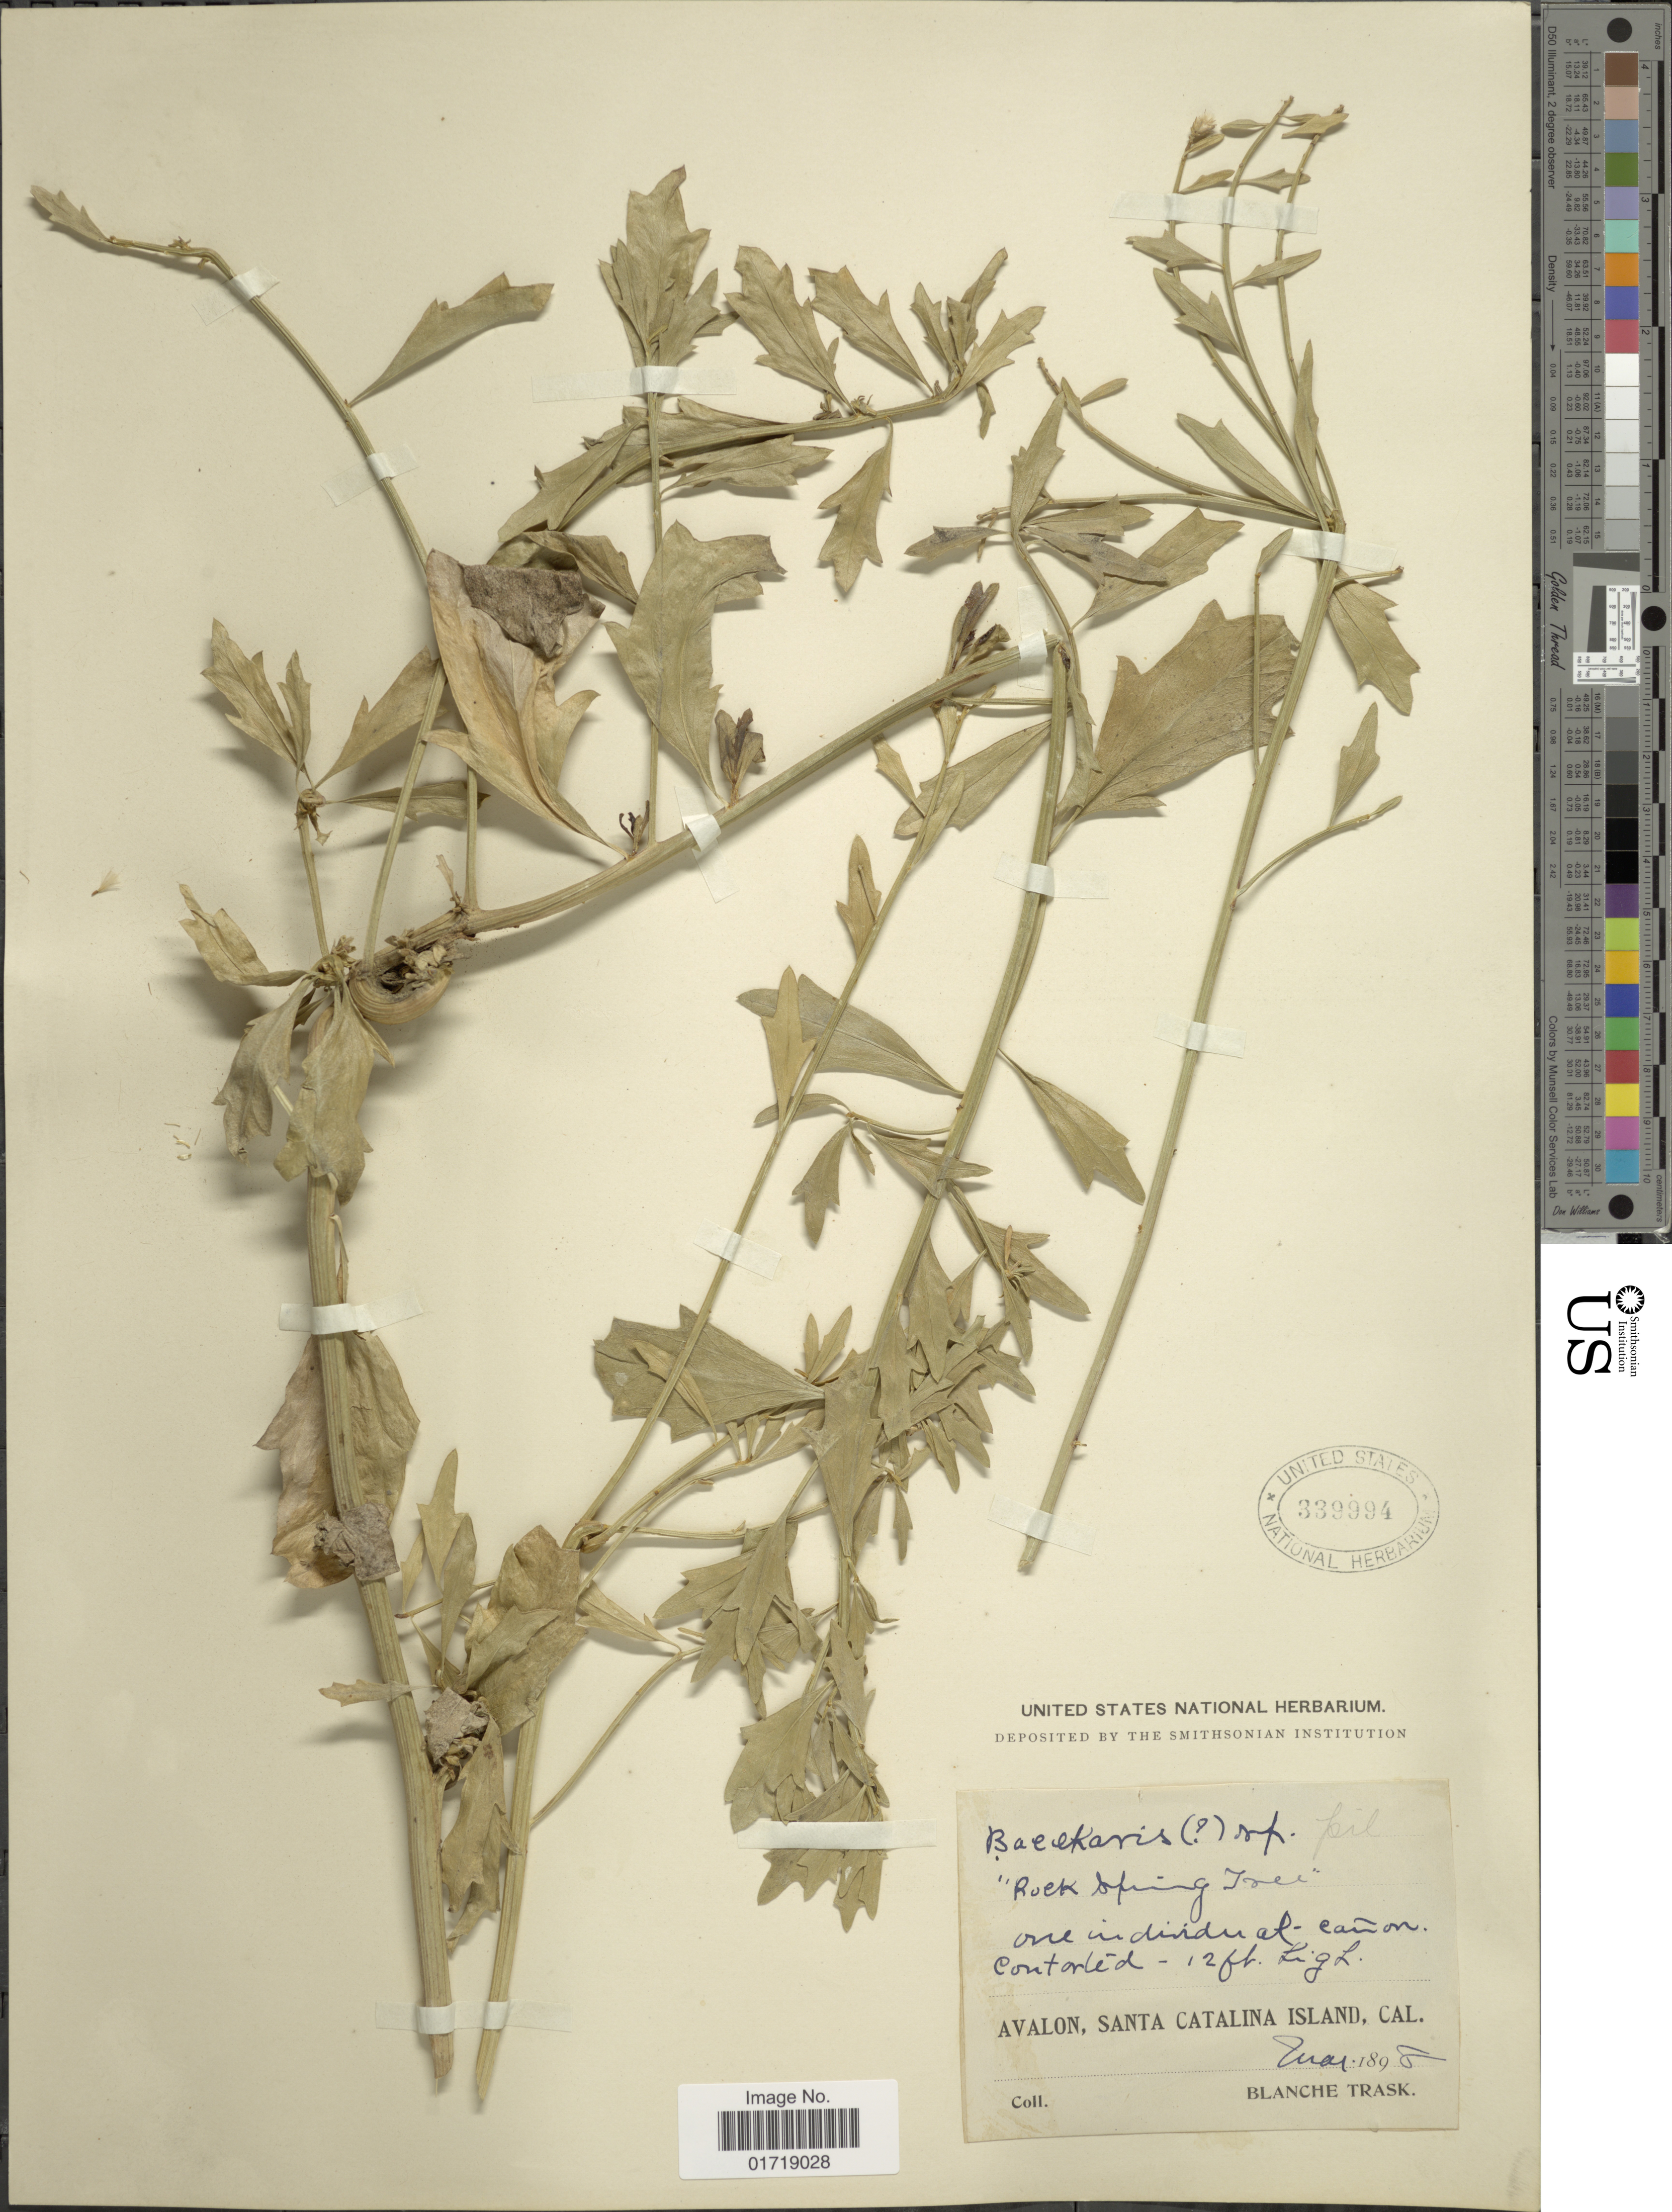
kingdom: Plantae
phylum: Tracheophyta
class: Magnoliopsida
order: Asterales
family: Asteraceae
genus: Baccharis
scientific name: Baccharis pilularis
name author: DC.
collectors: B. Trask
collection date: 1898-05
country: United States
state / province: California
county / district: Los Angeles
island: Santa Catalina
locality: Avalon, Sanya Catalina Island, Cal.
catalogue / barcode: US 339994